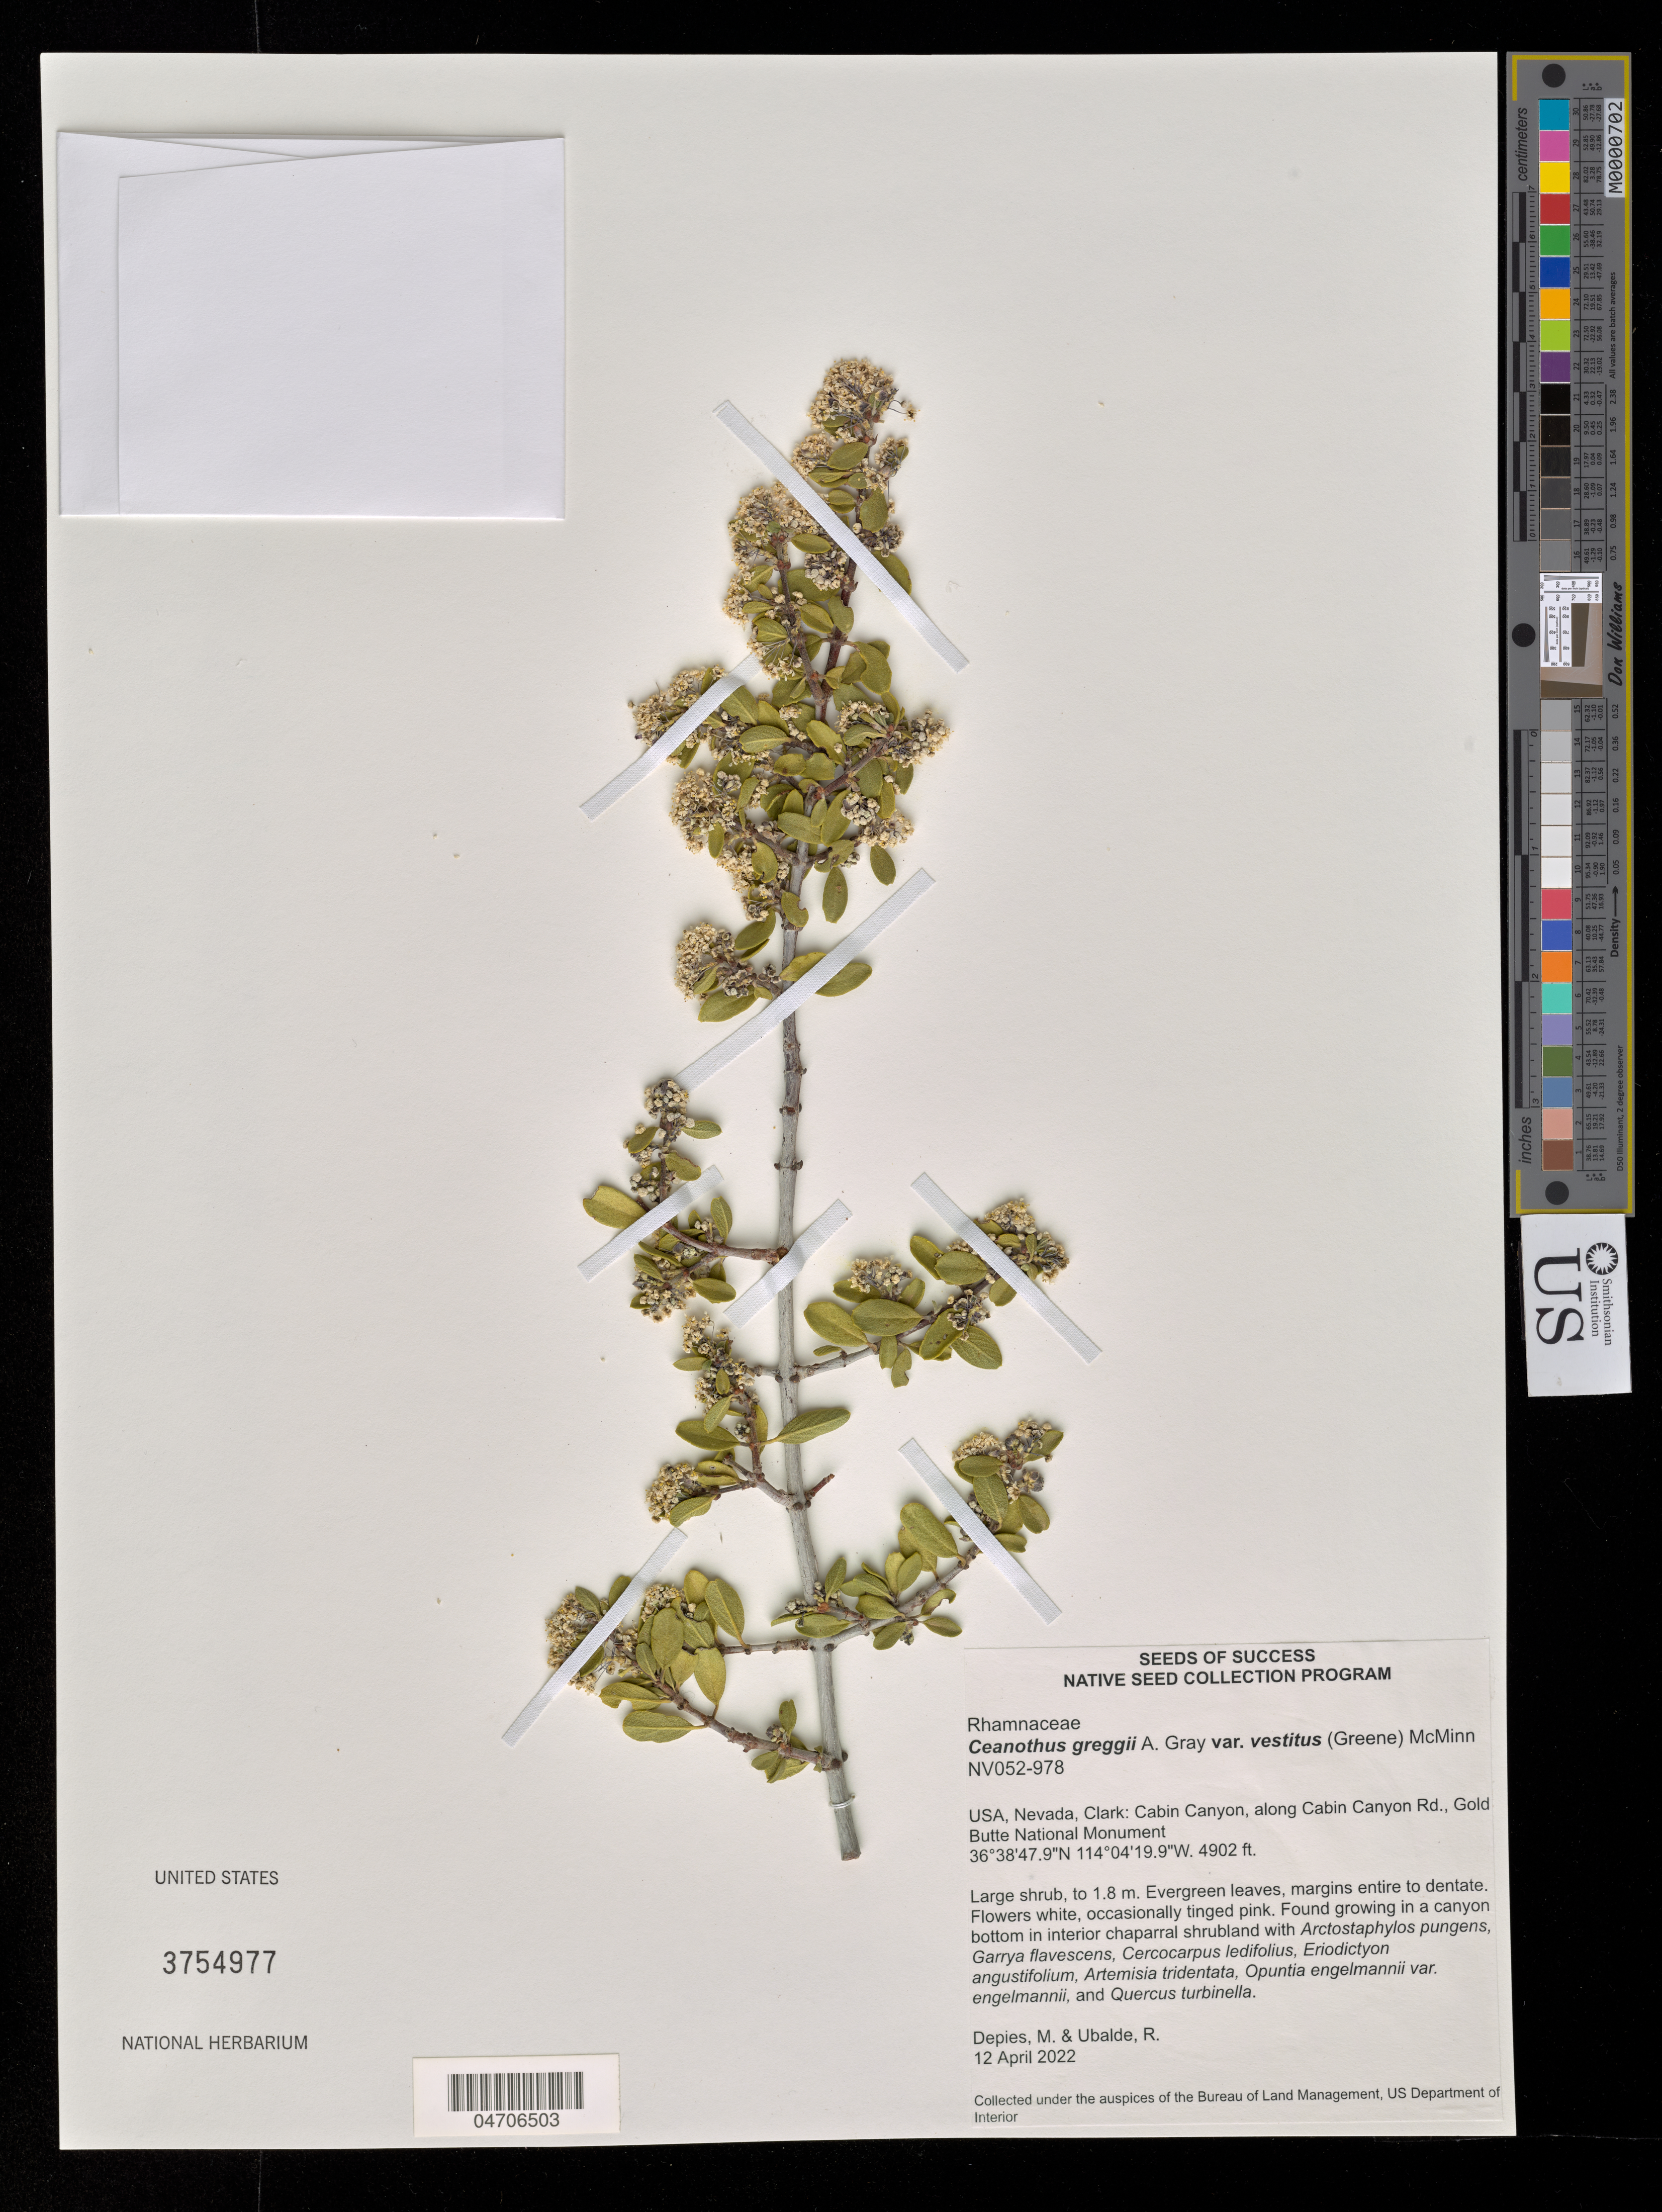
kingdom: Plantae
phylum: Tracheophyta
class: Magnoliopsida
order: Rosales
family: Rhamnaceae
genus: Ceanothus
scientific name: Ceanothus greggii var. vestitus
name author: (Greene) McMinn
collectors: M. Depies & R. Ubalde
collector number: NV052-978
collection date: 2022-04-12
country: United States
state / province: Nevada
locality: Clark: Cabin Canyon, along Cabin Canyon Rd., Gold Butte National Monument.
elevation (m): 1494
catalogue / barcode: US 3754977